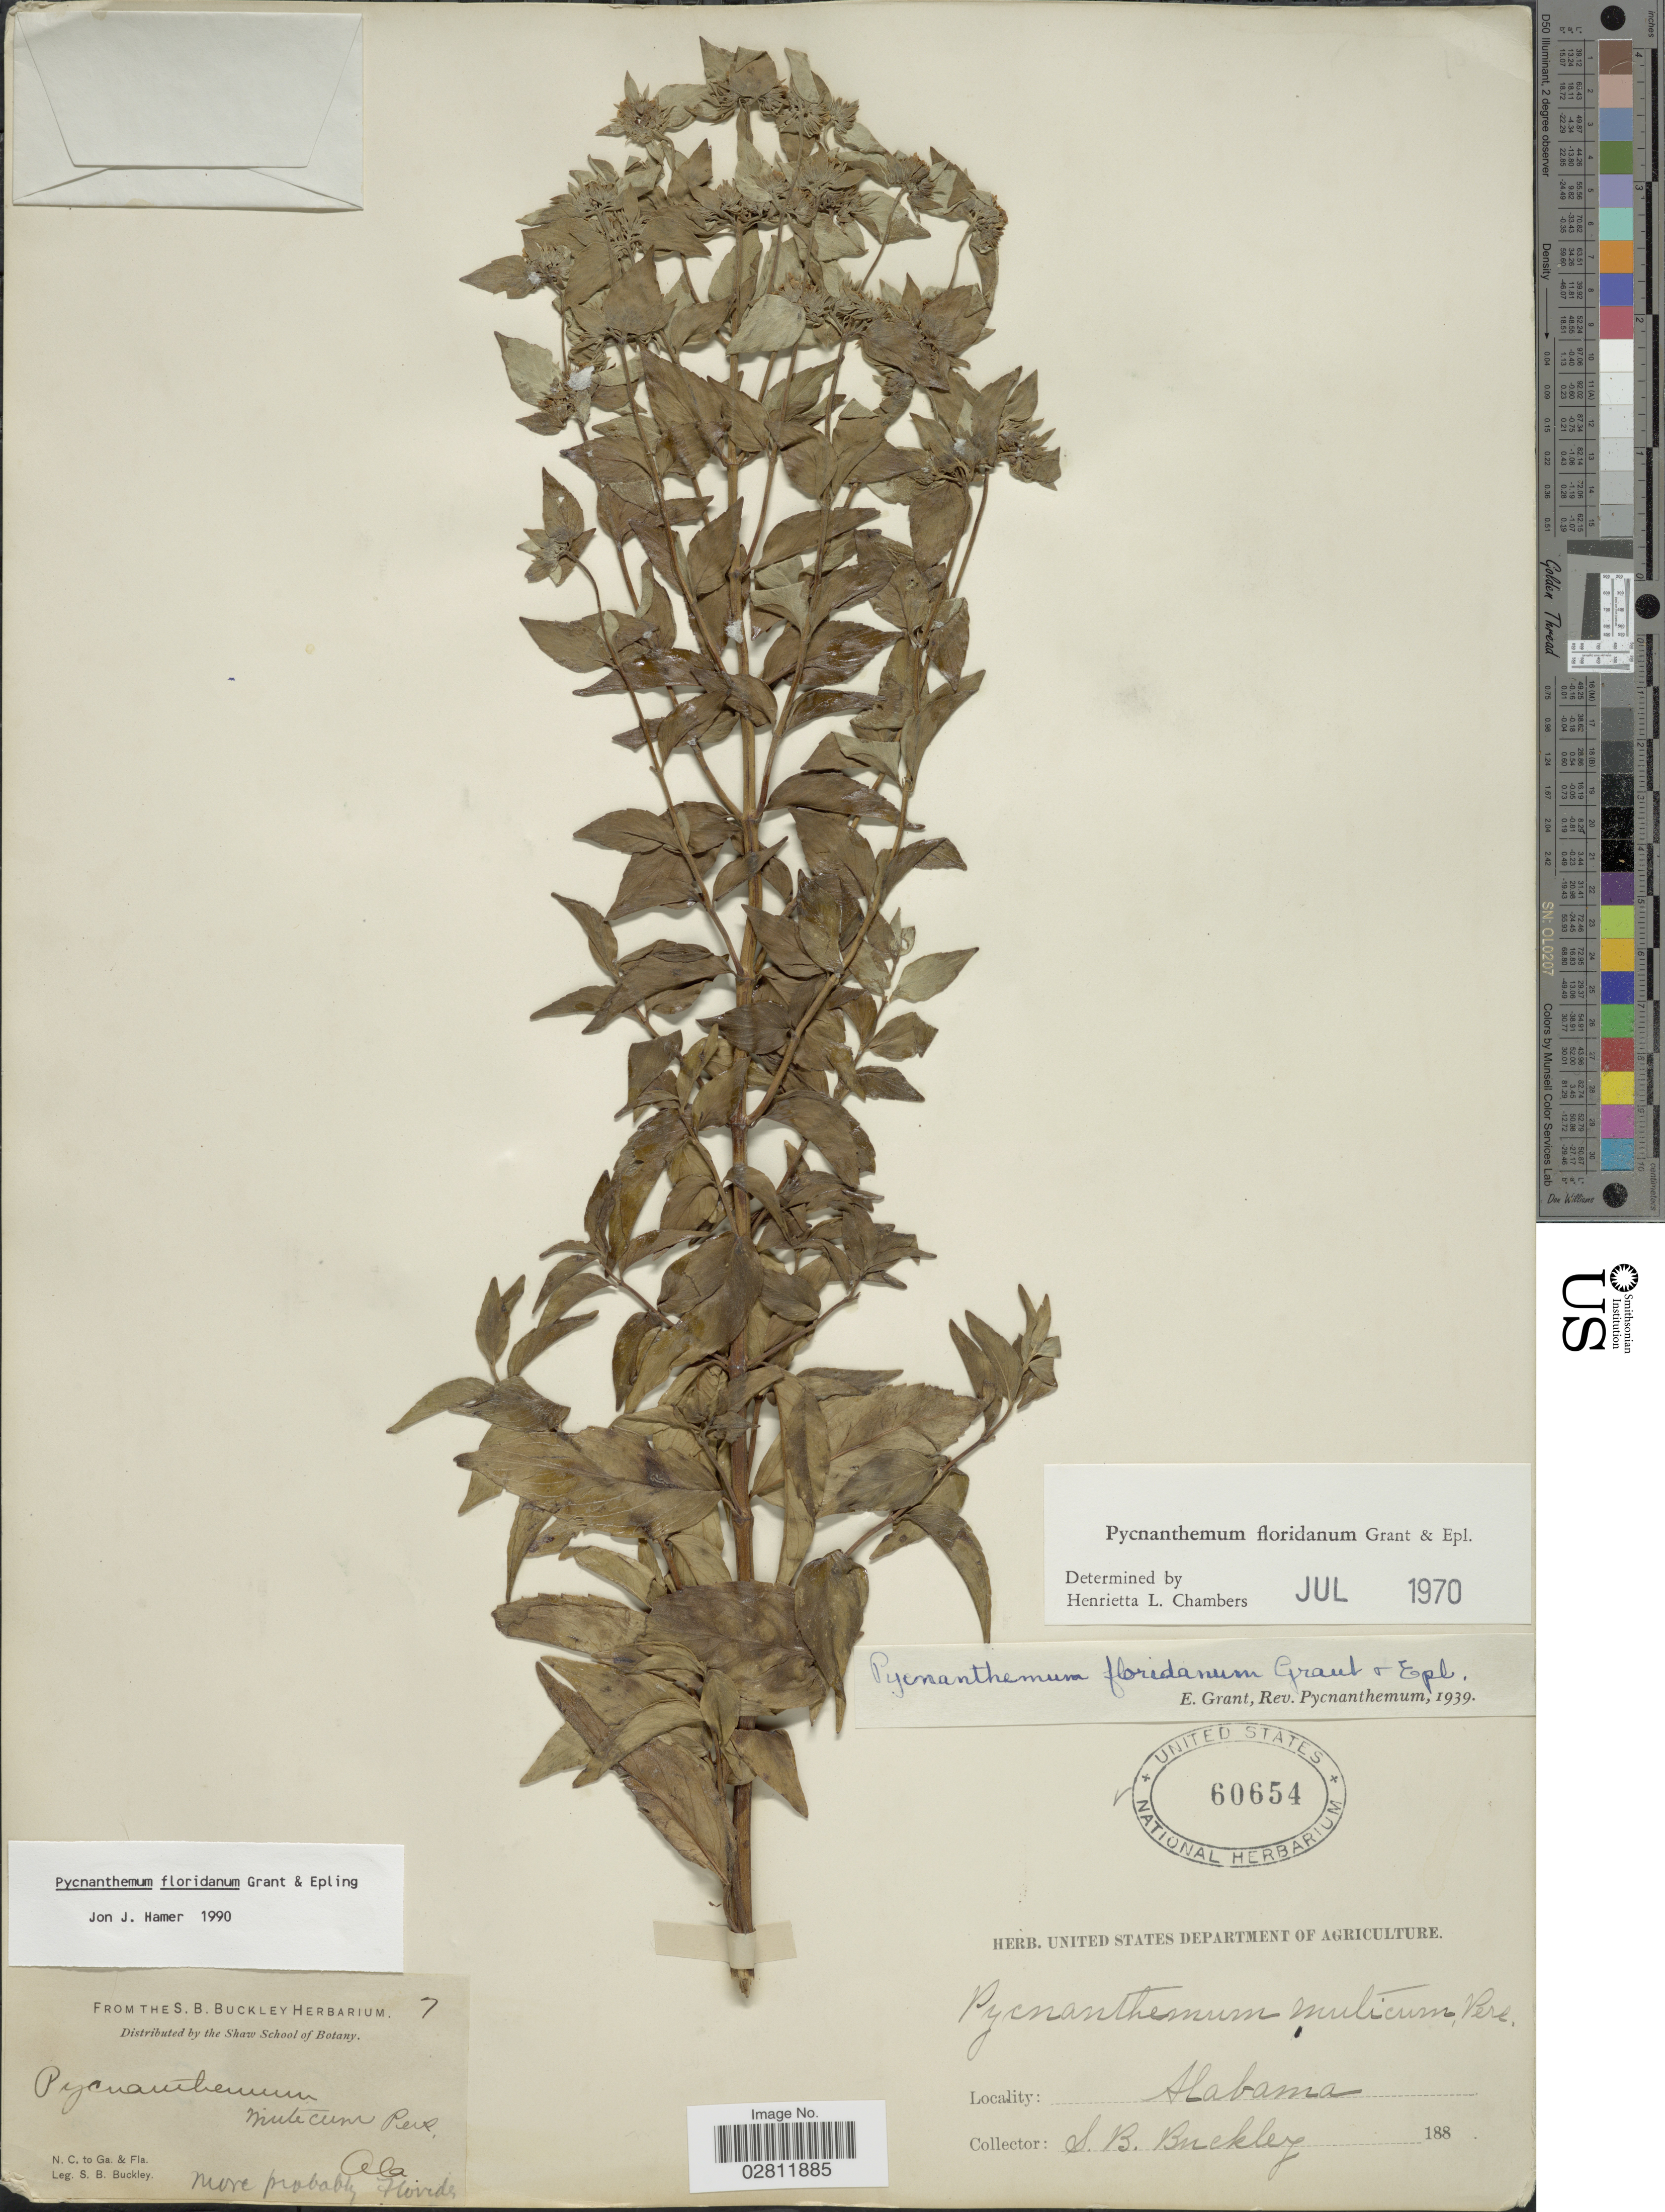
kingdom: Plantae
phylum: Tracheophyta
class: Magnoliopsida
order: Lamiales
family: Lamiaceae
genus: Pycnanthemum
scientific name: Pycnanthemum floridanum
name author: Epling & E. Grant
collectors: S. B. Buckley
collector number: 7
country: United States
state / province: Alabama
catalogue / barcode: US 60654